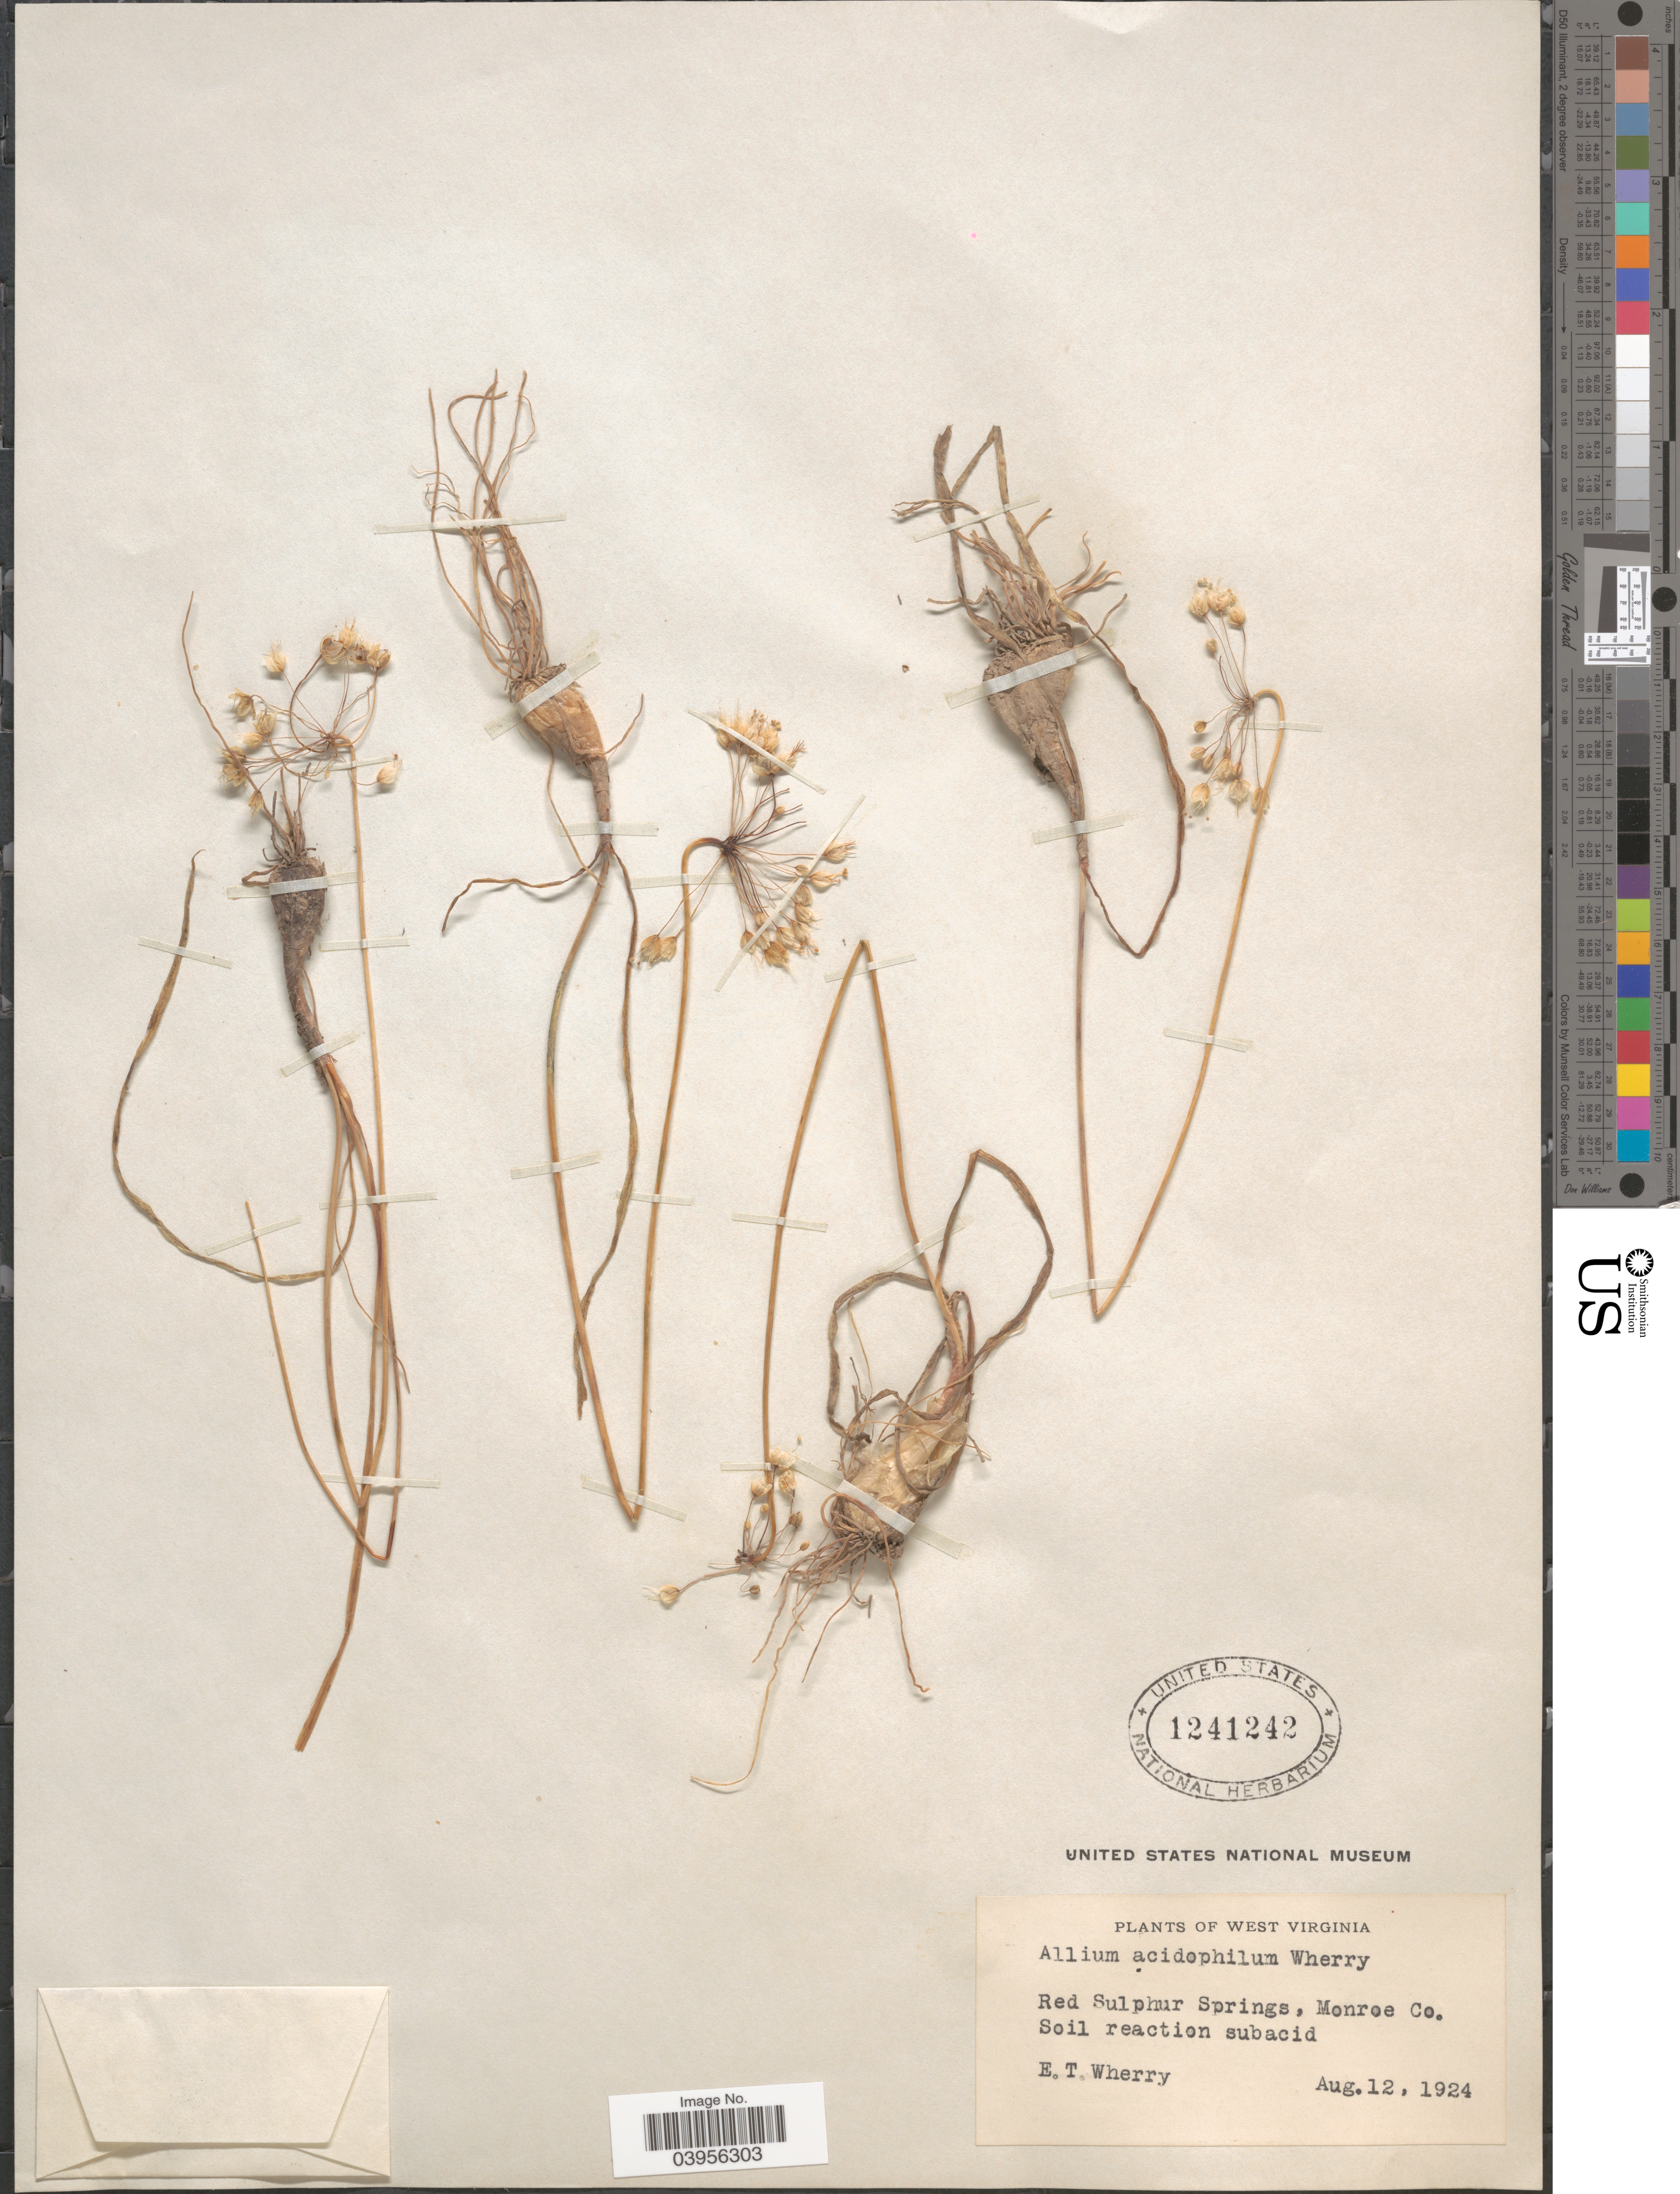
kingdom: Plantae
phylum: Tracheophyta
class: Liliopsida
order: Asparagales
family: Amaryllidaceae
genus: Allium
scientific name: Allium oxyphilum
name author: Wherry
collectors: E. T. Wherry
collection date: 1924-08-12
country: United States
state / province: West Virginia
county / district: Monroe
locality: Red Sulphur Springs, Monroe Co.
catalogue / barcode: US 1241242